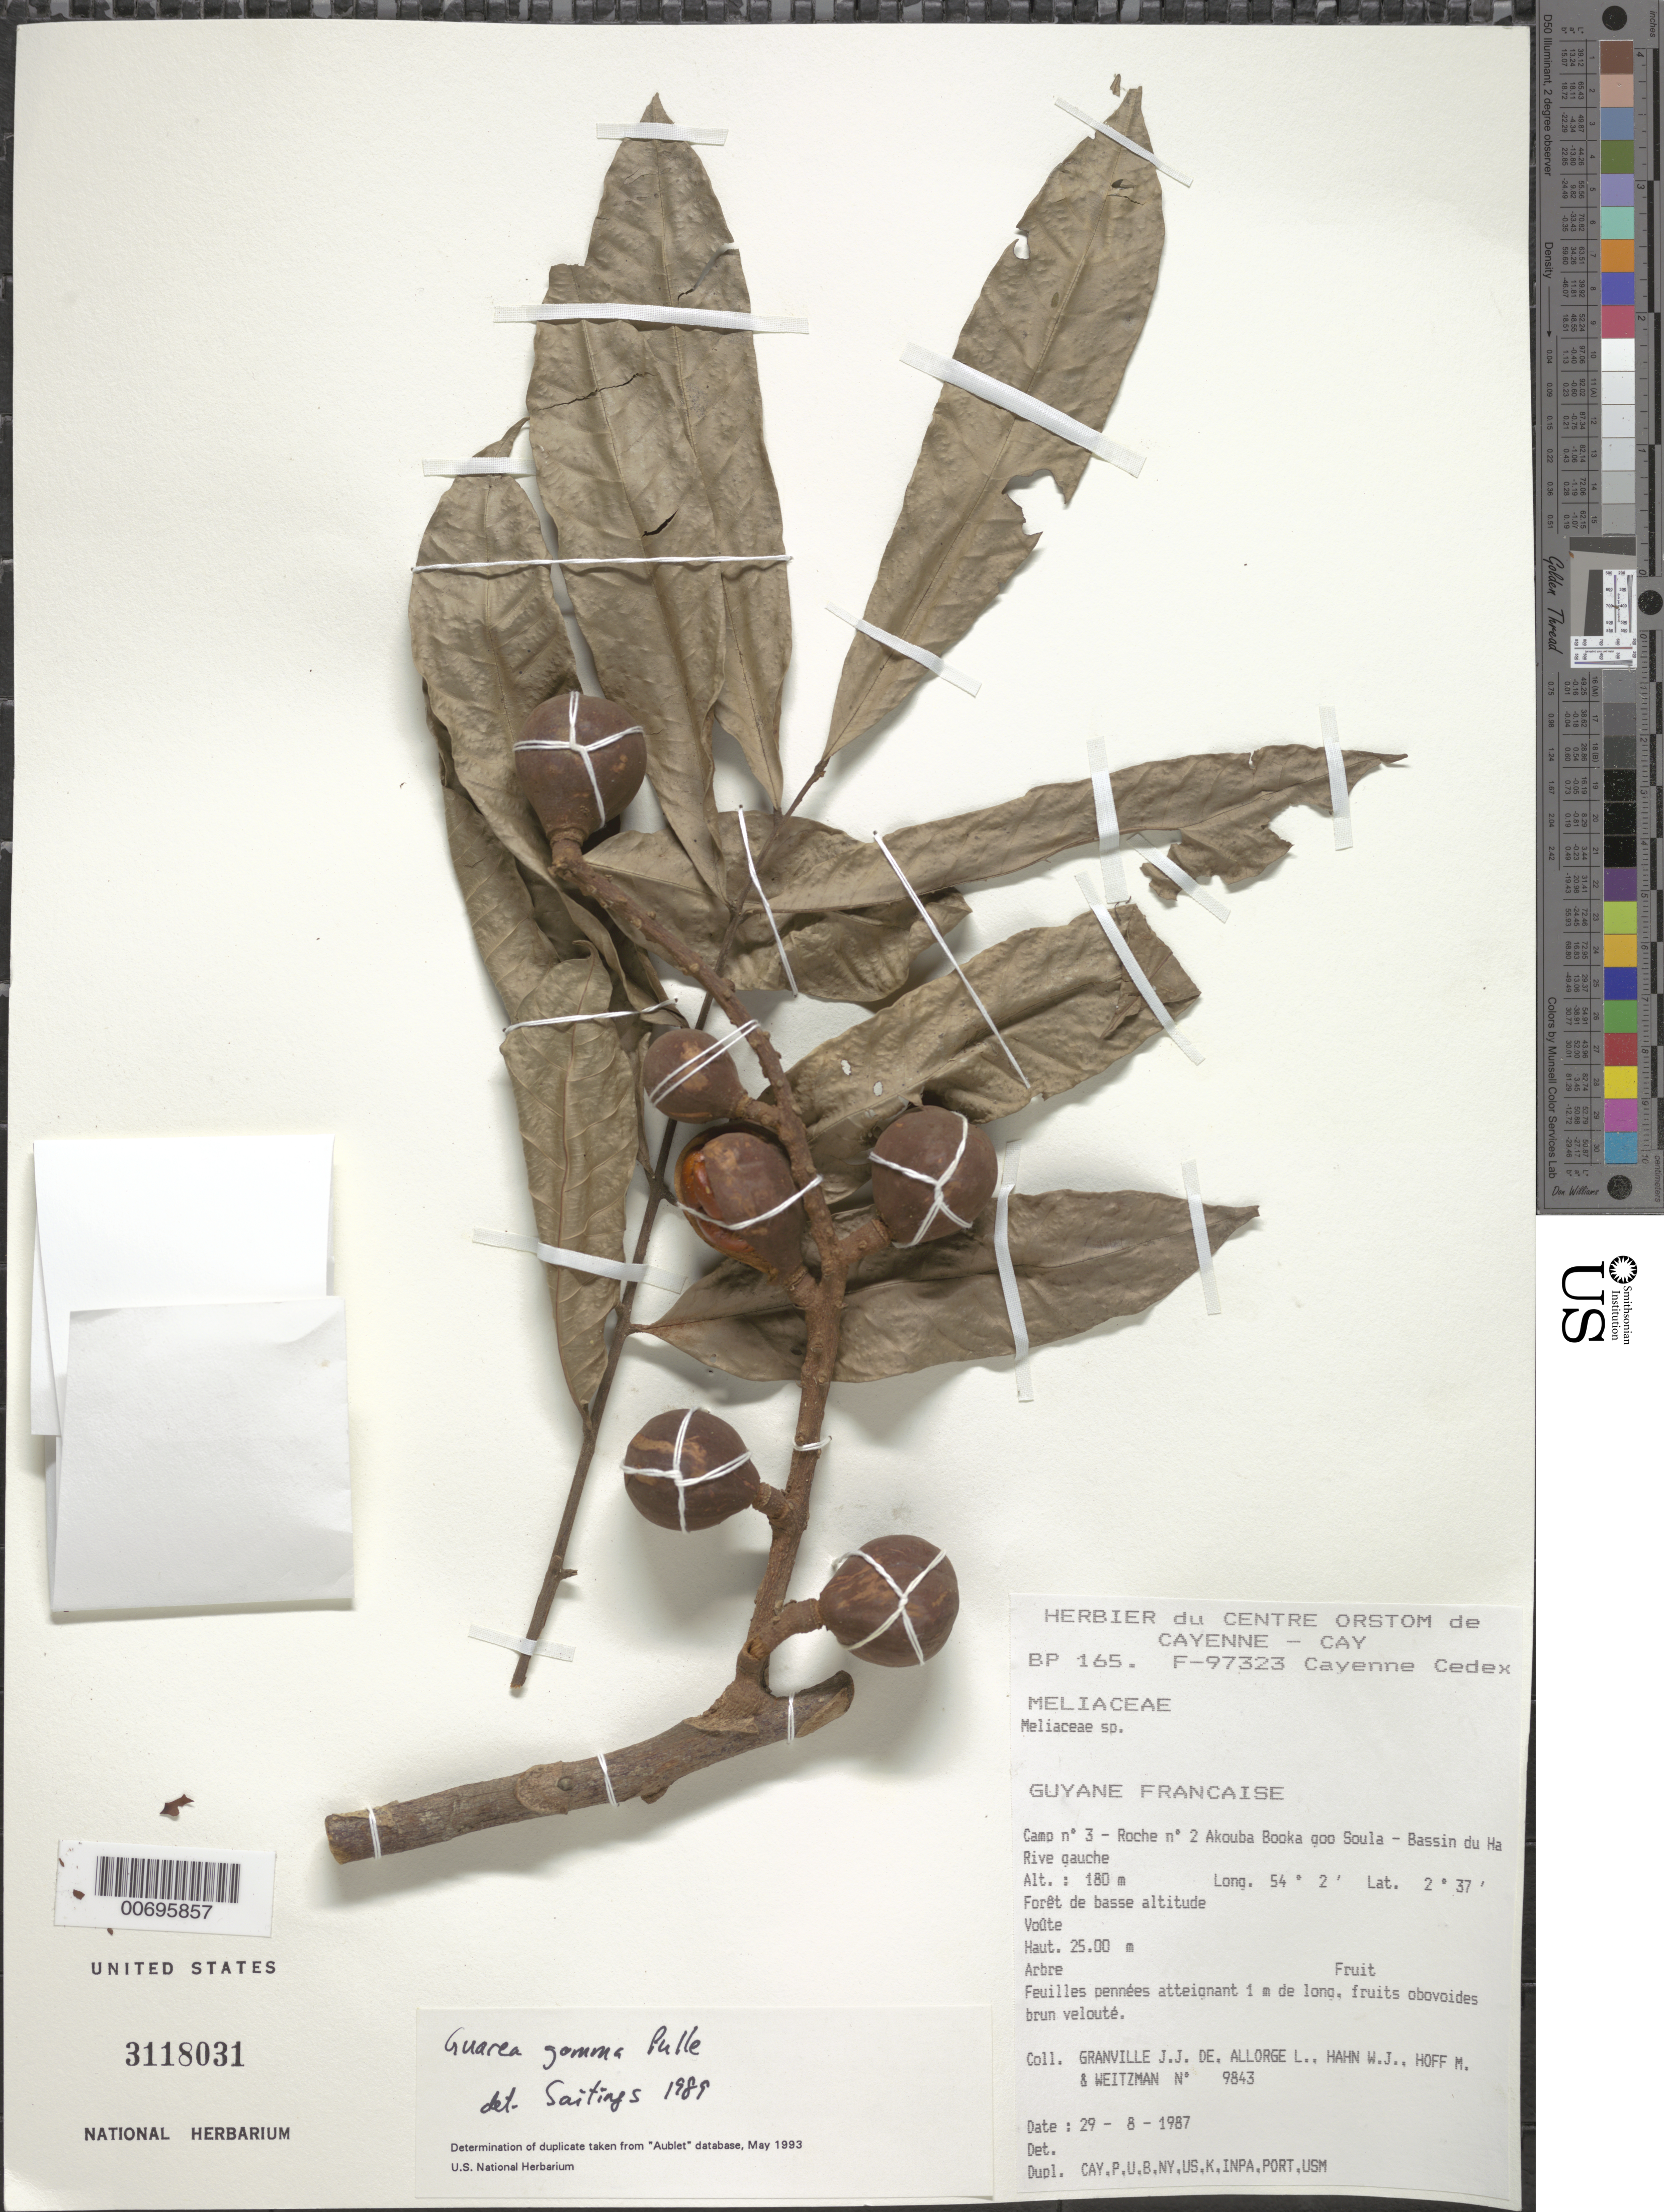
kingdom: Plantae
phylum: Tracheophyta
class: Magnoliopsida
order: Sapindales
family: Meliaceae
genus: Guarea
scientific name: Guarea gomma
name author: Pulle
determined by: Saitings, --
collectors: J.-J. de Granville, L. Allorge, W. J. Hahn, M. Hoff & A. L. Weitzman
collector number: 9843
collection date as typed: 29-Aug-87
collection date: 1987-08-29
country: French Guiana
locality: Akouba Booka goo Soula, Camp #3, Roche no. 2, Bassin du Haut-Marouini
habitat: Forêt de basse altitude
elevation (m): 180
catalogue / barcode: US 3118031